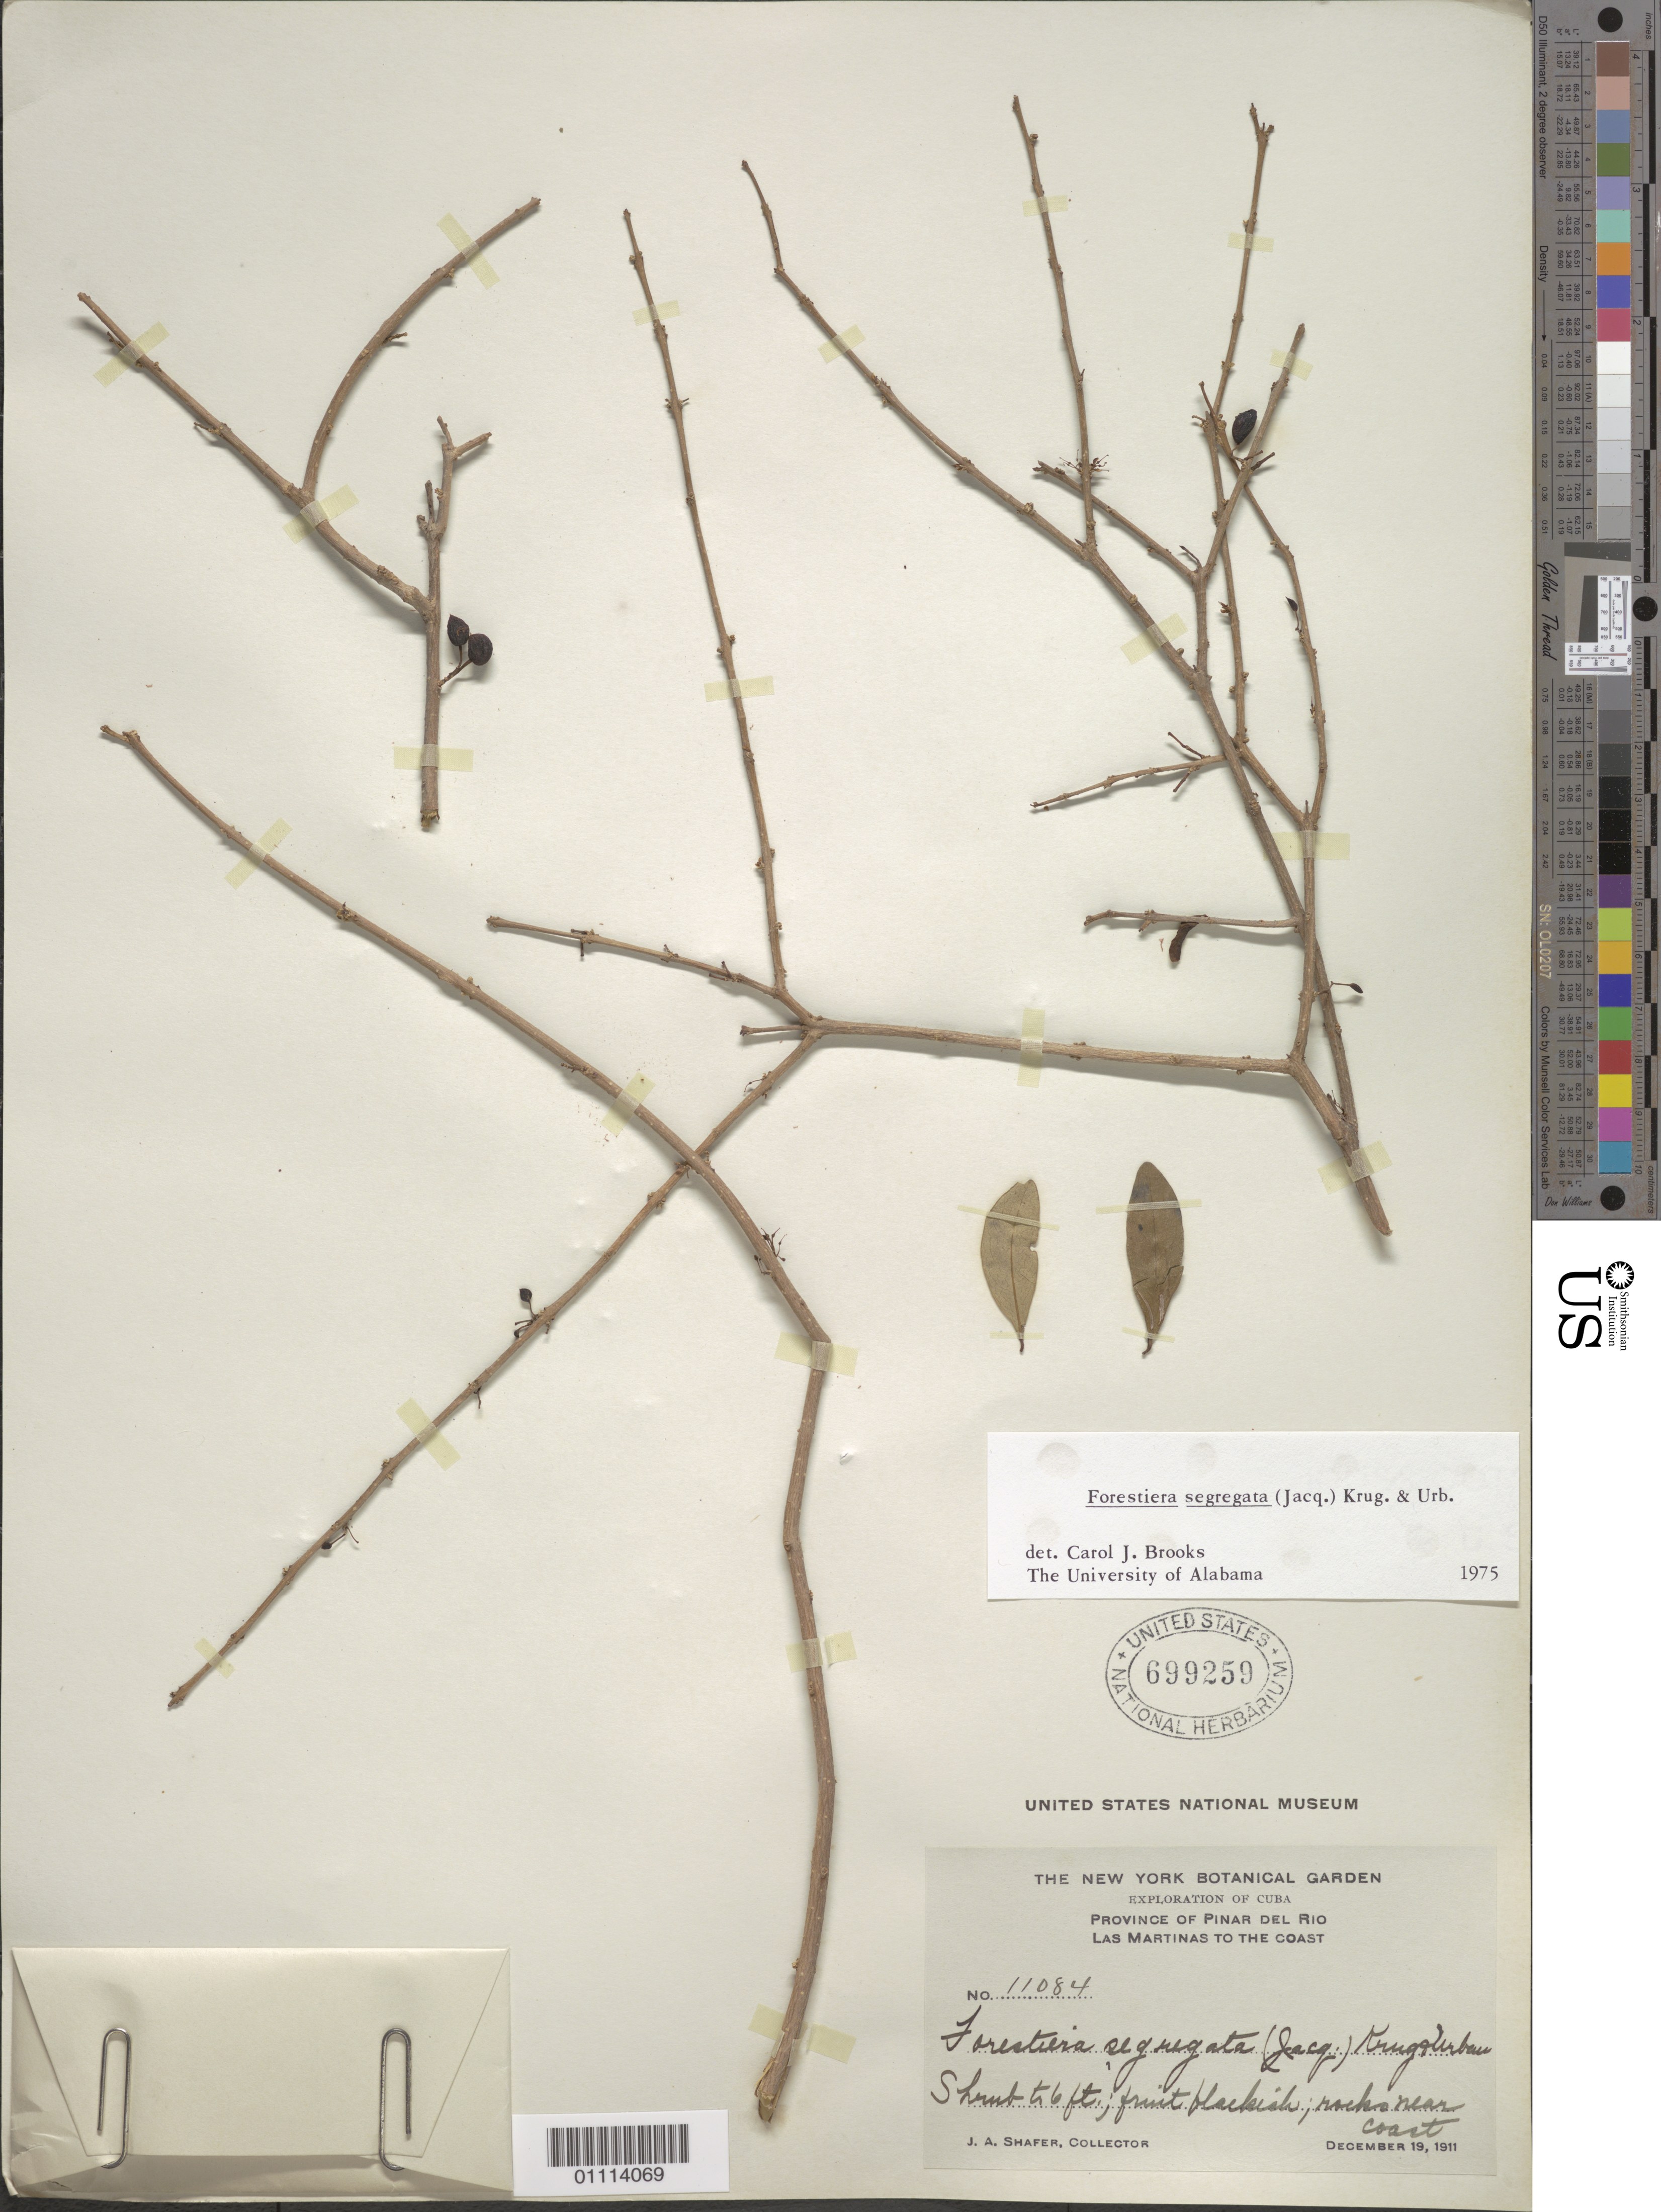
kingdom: Plantae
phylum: Tracheophyta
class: Magnoliopsida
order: Lamiales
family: Oleaceae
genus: Forestiera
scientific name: Forestiera segregata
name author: (Jacq.) Krug & Urb.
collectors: J. A. Shafer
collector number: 11084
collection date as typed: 19 Dec 1911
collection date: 1911-12-19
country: Cuba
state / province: Pinar del Rio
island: Cuba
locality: Province of Pinar del Rio, las Martinas to the Coast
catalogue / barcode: US 699259